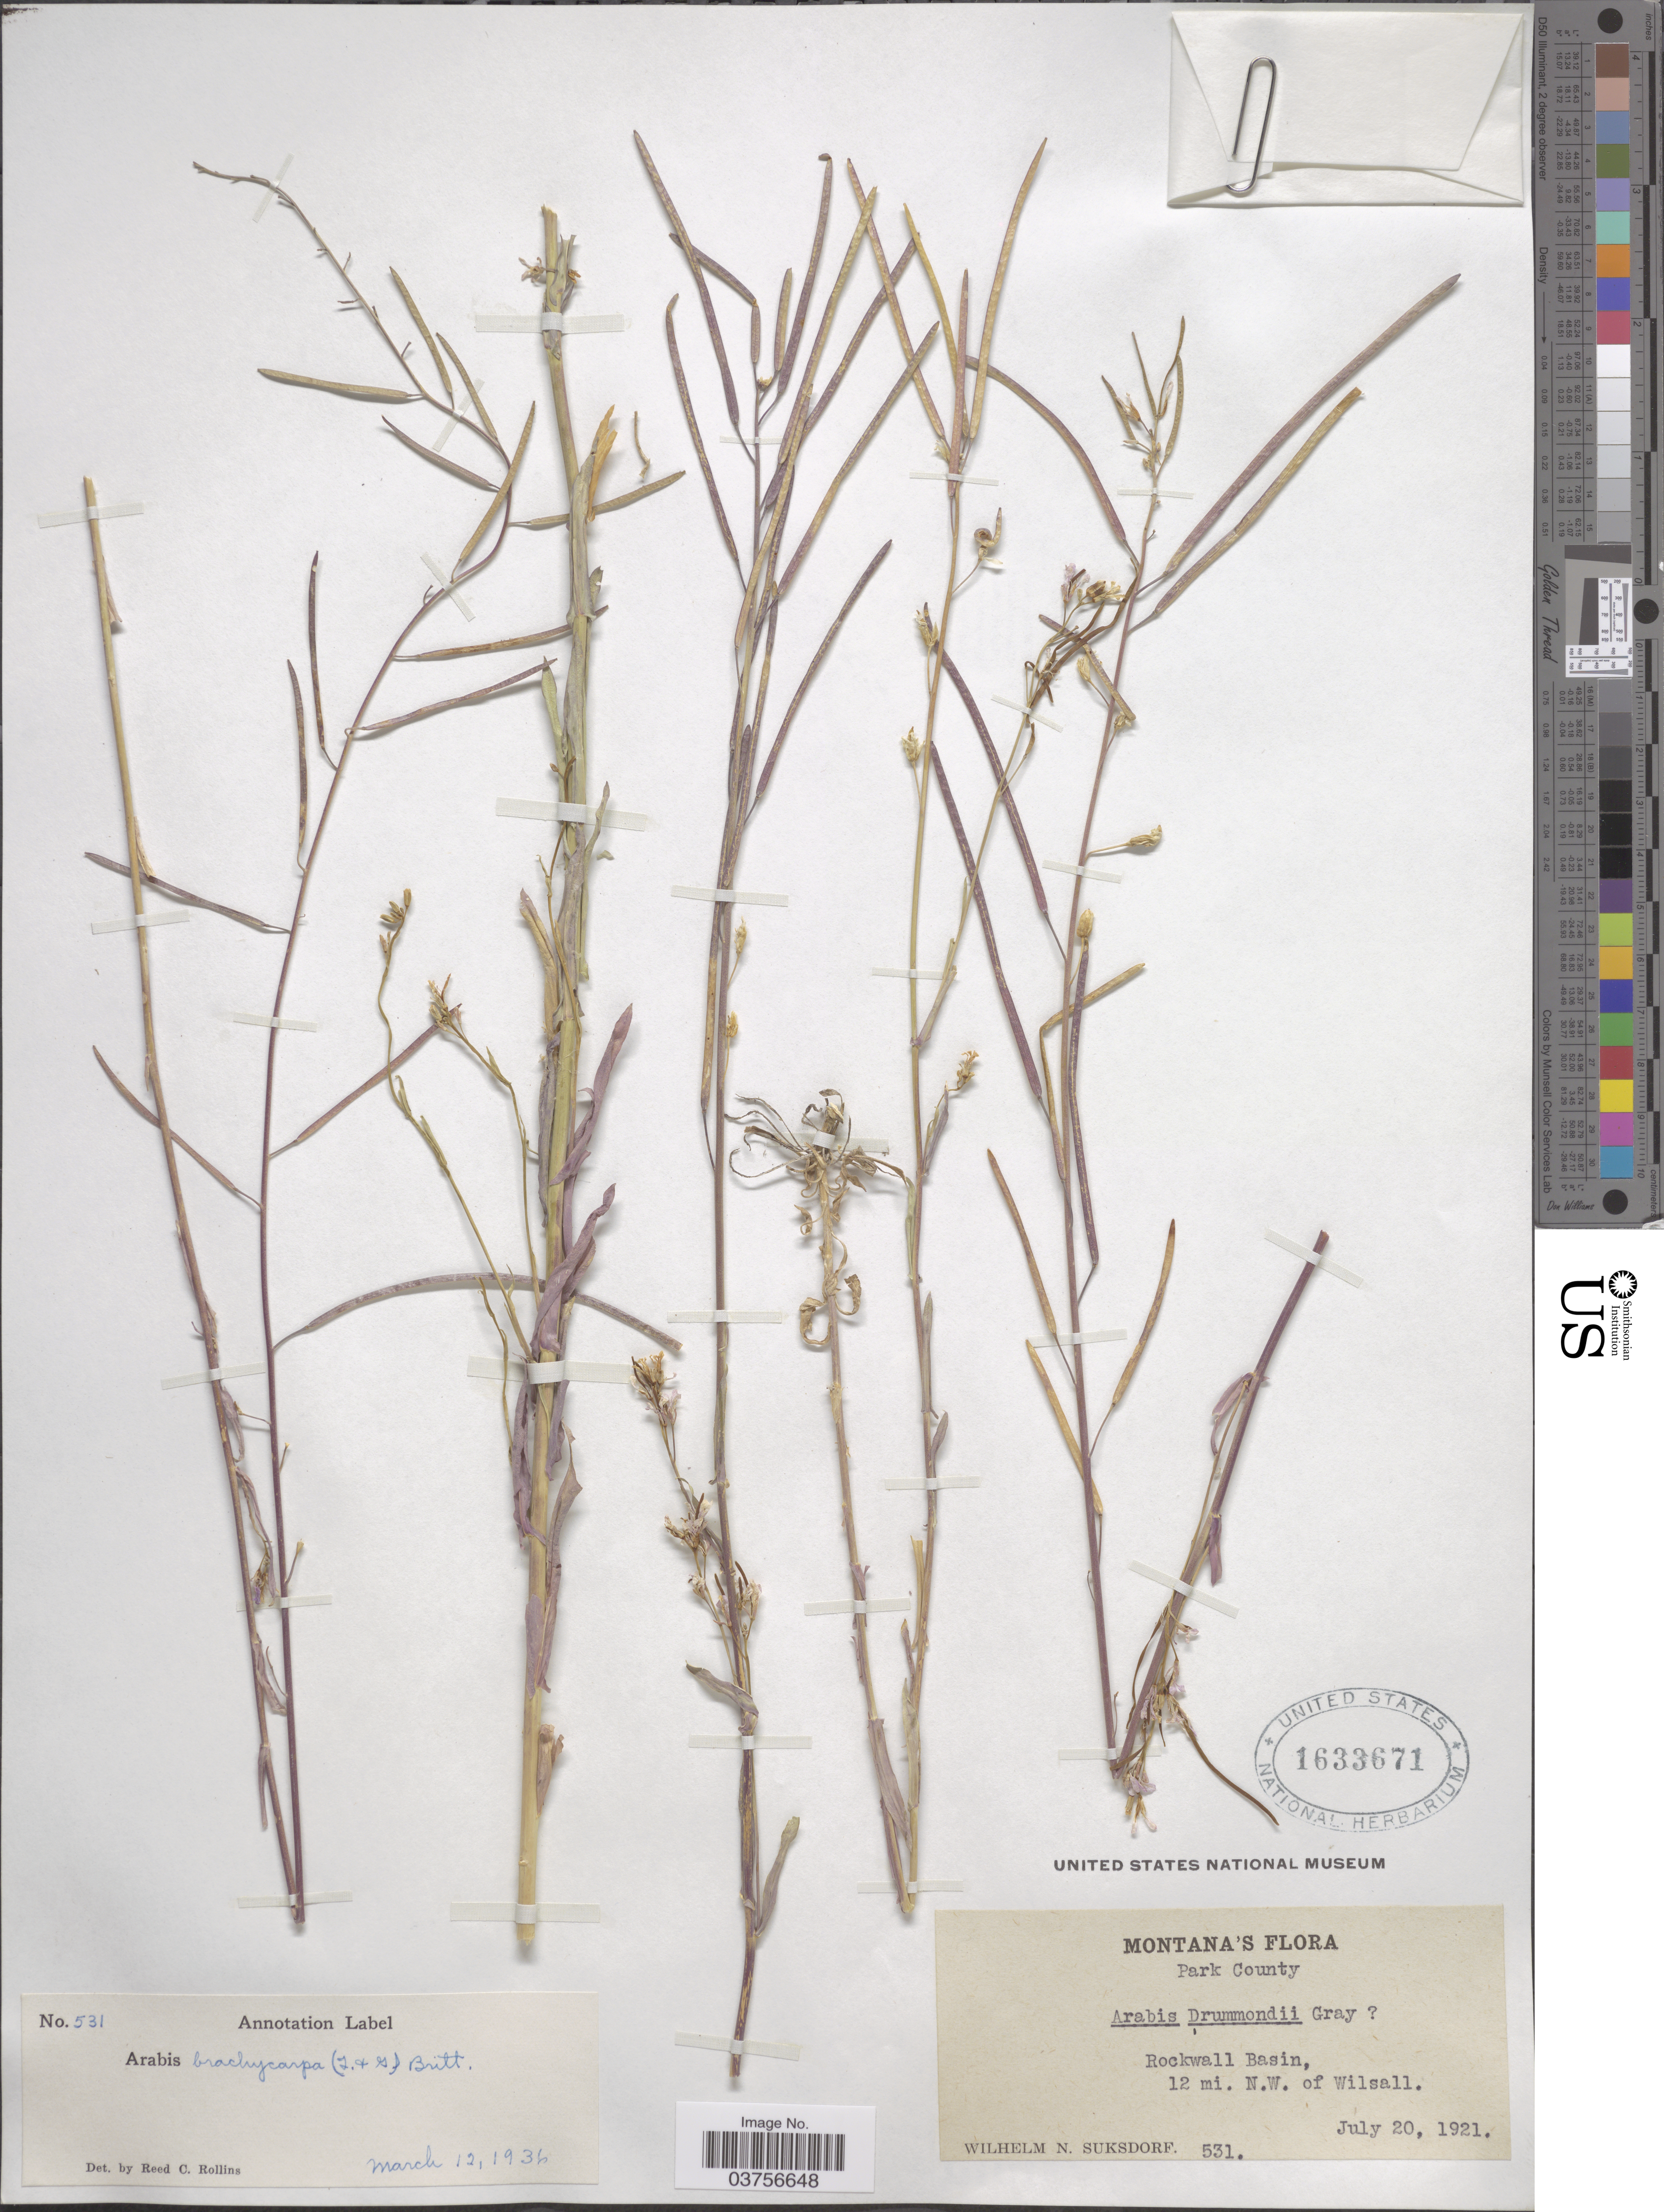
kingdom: Plantae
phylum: Tracheophyta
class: Magnoliopsida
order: Brassicales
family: Brassicaceae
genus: Arabis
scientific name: Arabis divaricarpa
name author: A. Nelson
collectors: W. N. Suksdorf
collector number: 531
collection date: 1921-07-20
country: United States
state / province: Montana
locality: Park County. Rockwall Basin, 12 mi. N.W. of Wilsall.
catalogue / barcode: US 1633671